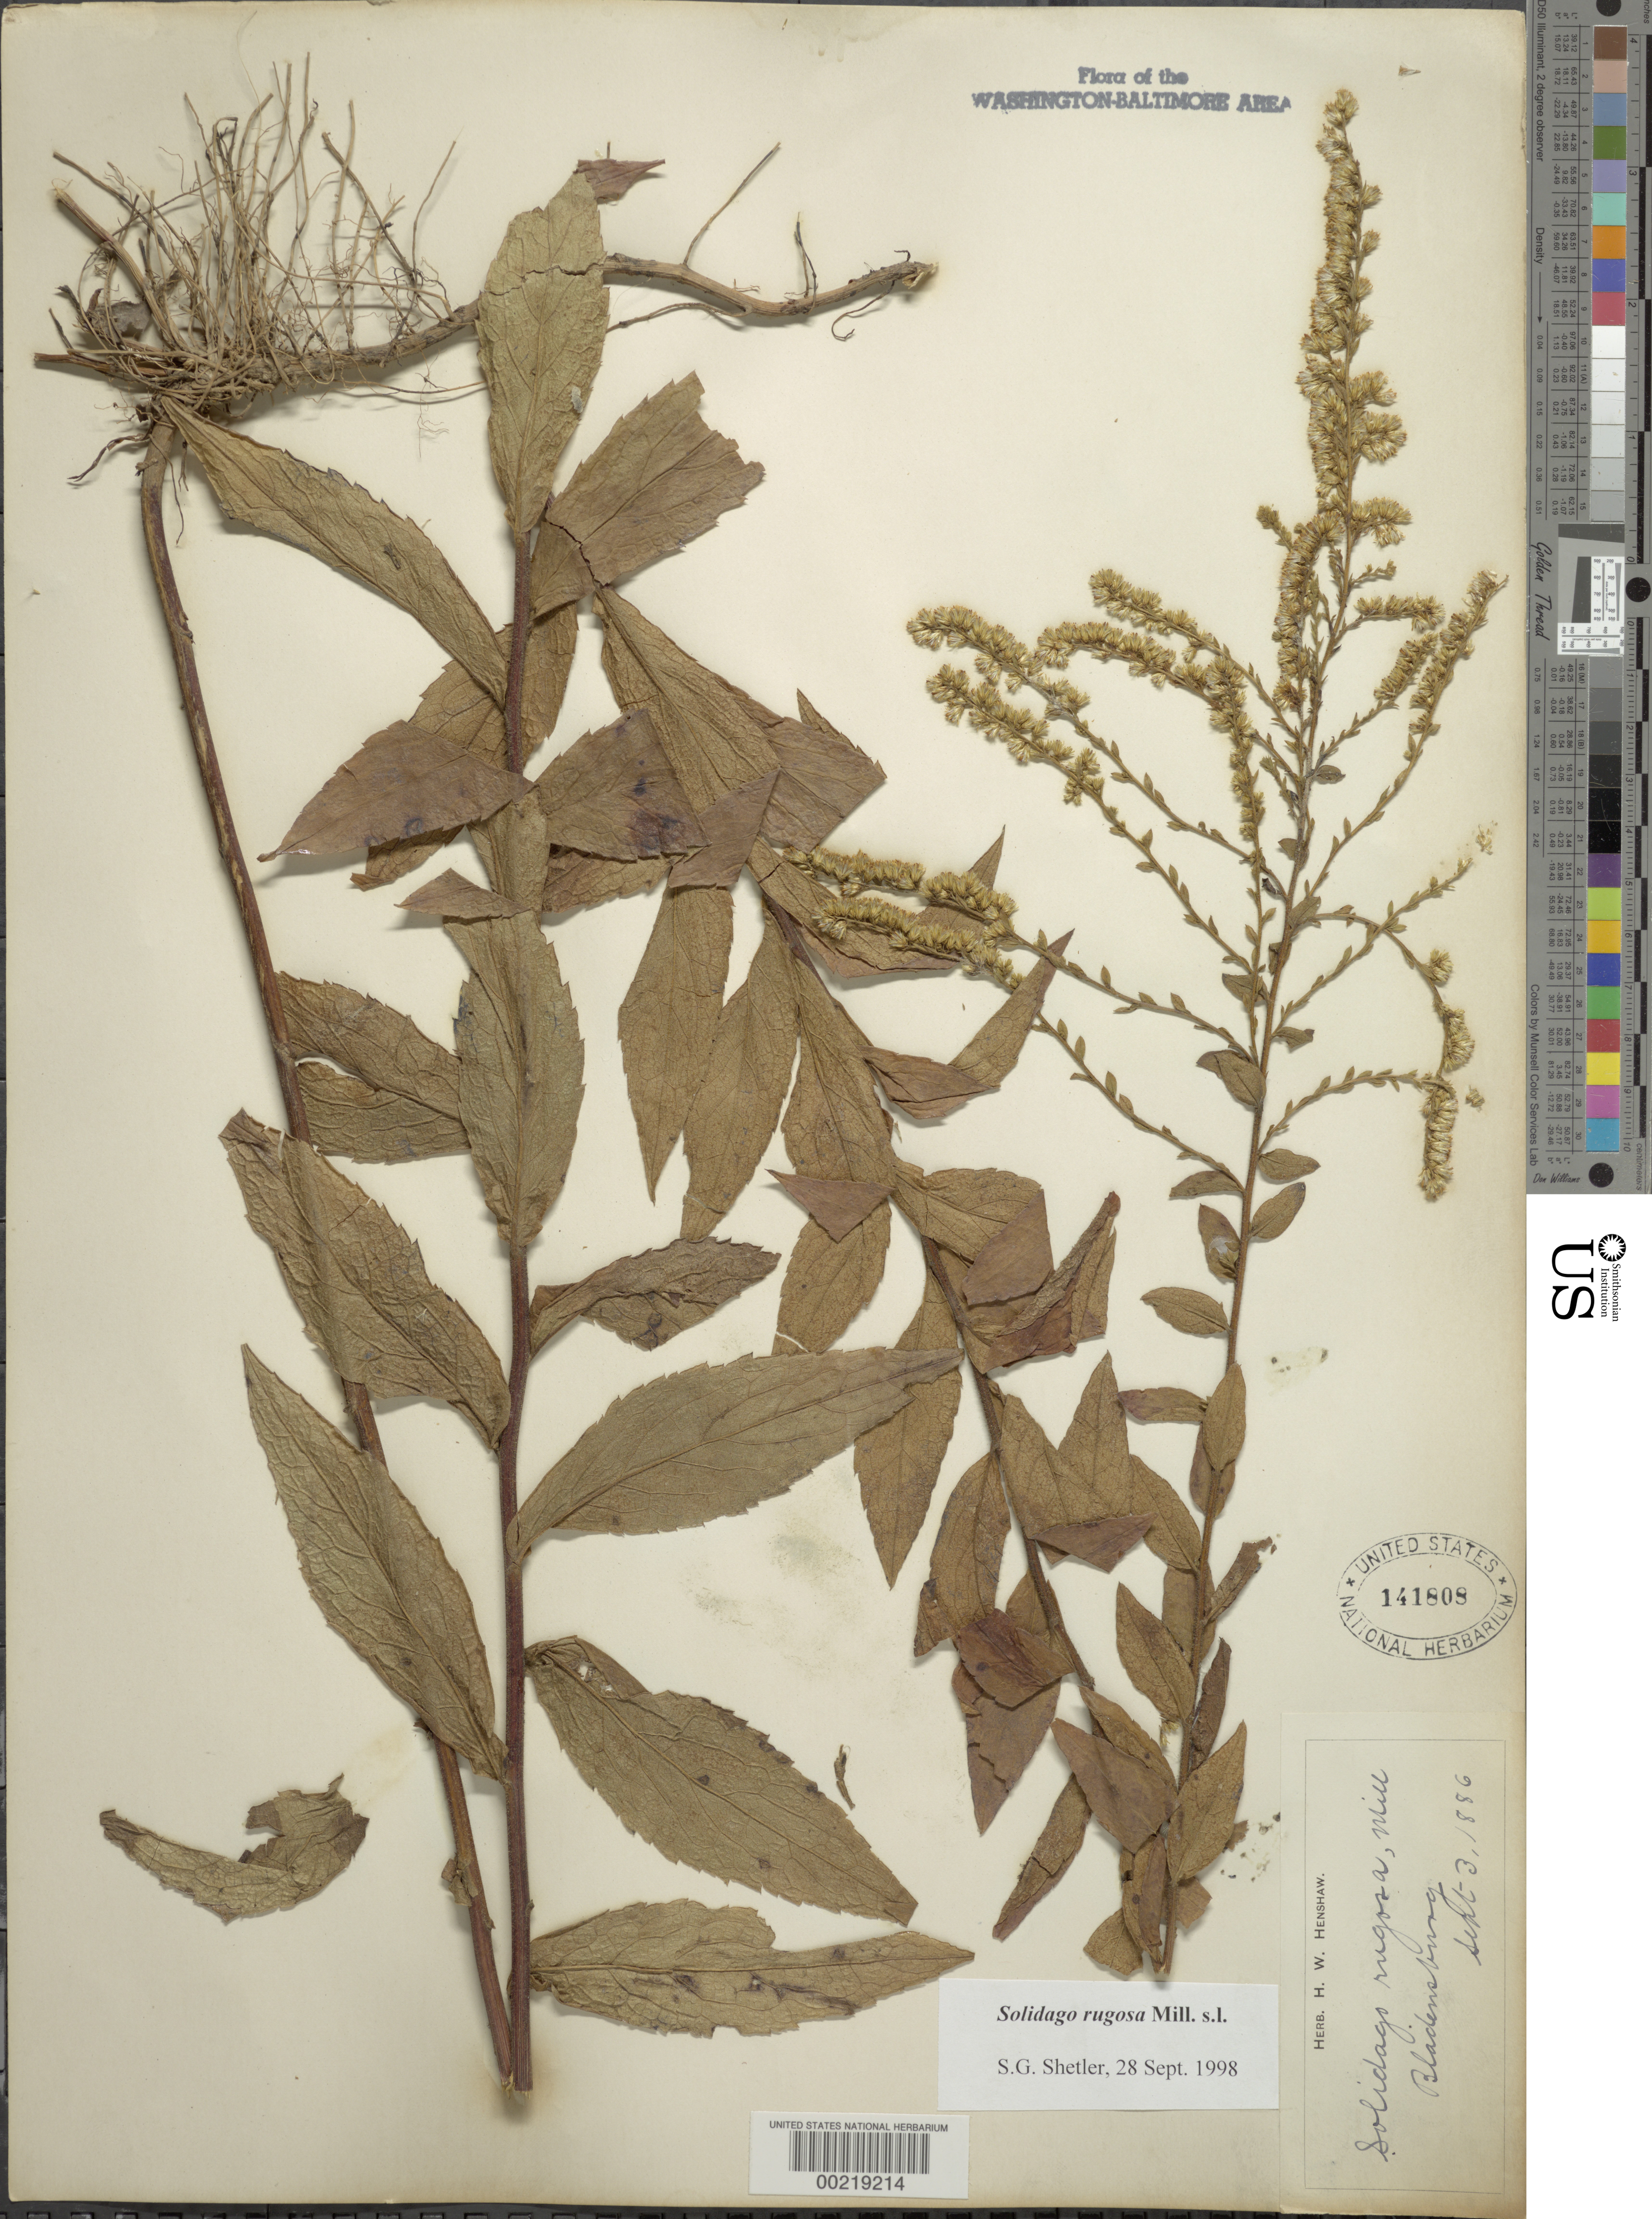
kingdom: Plantae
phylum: Tracheophyta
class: Magnoliopsida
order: Asterales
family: Asteraceae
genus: Solidago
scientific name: Solidago rugosa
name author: Mill.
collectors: H. Henshaw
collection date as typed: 03 Sep 1886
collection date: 1886-09-03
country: United States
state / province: Maryland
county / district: Prince George's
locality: Bladensburg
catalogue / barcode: US 141808